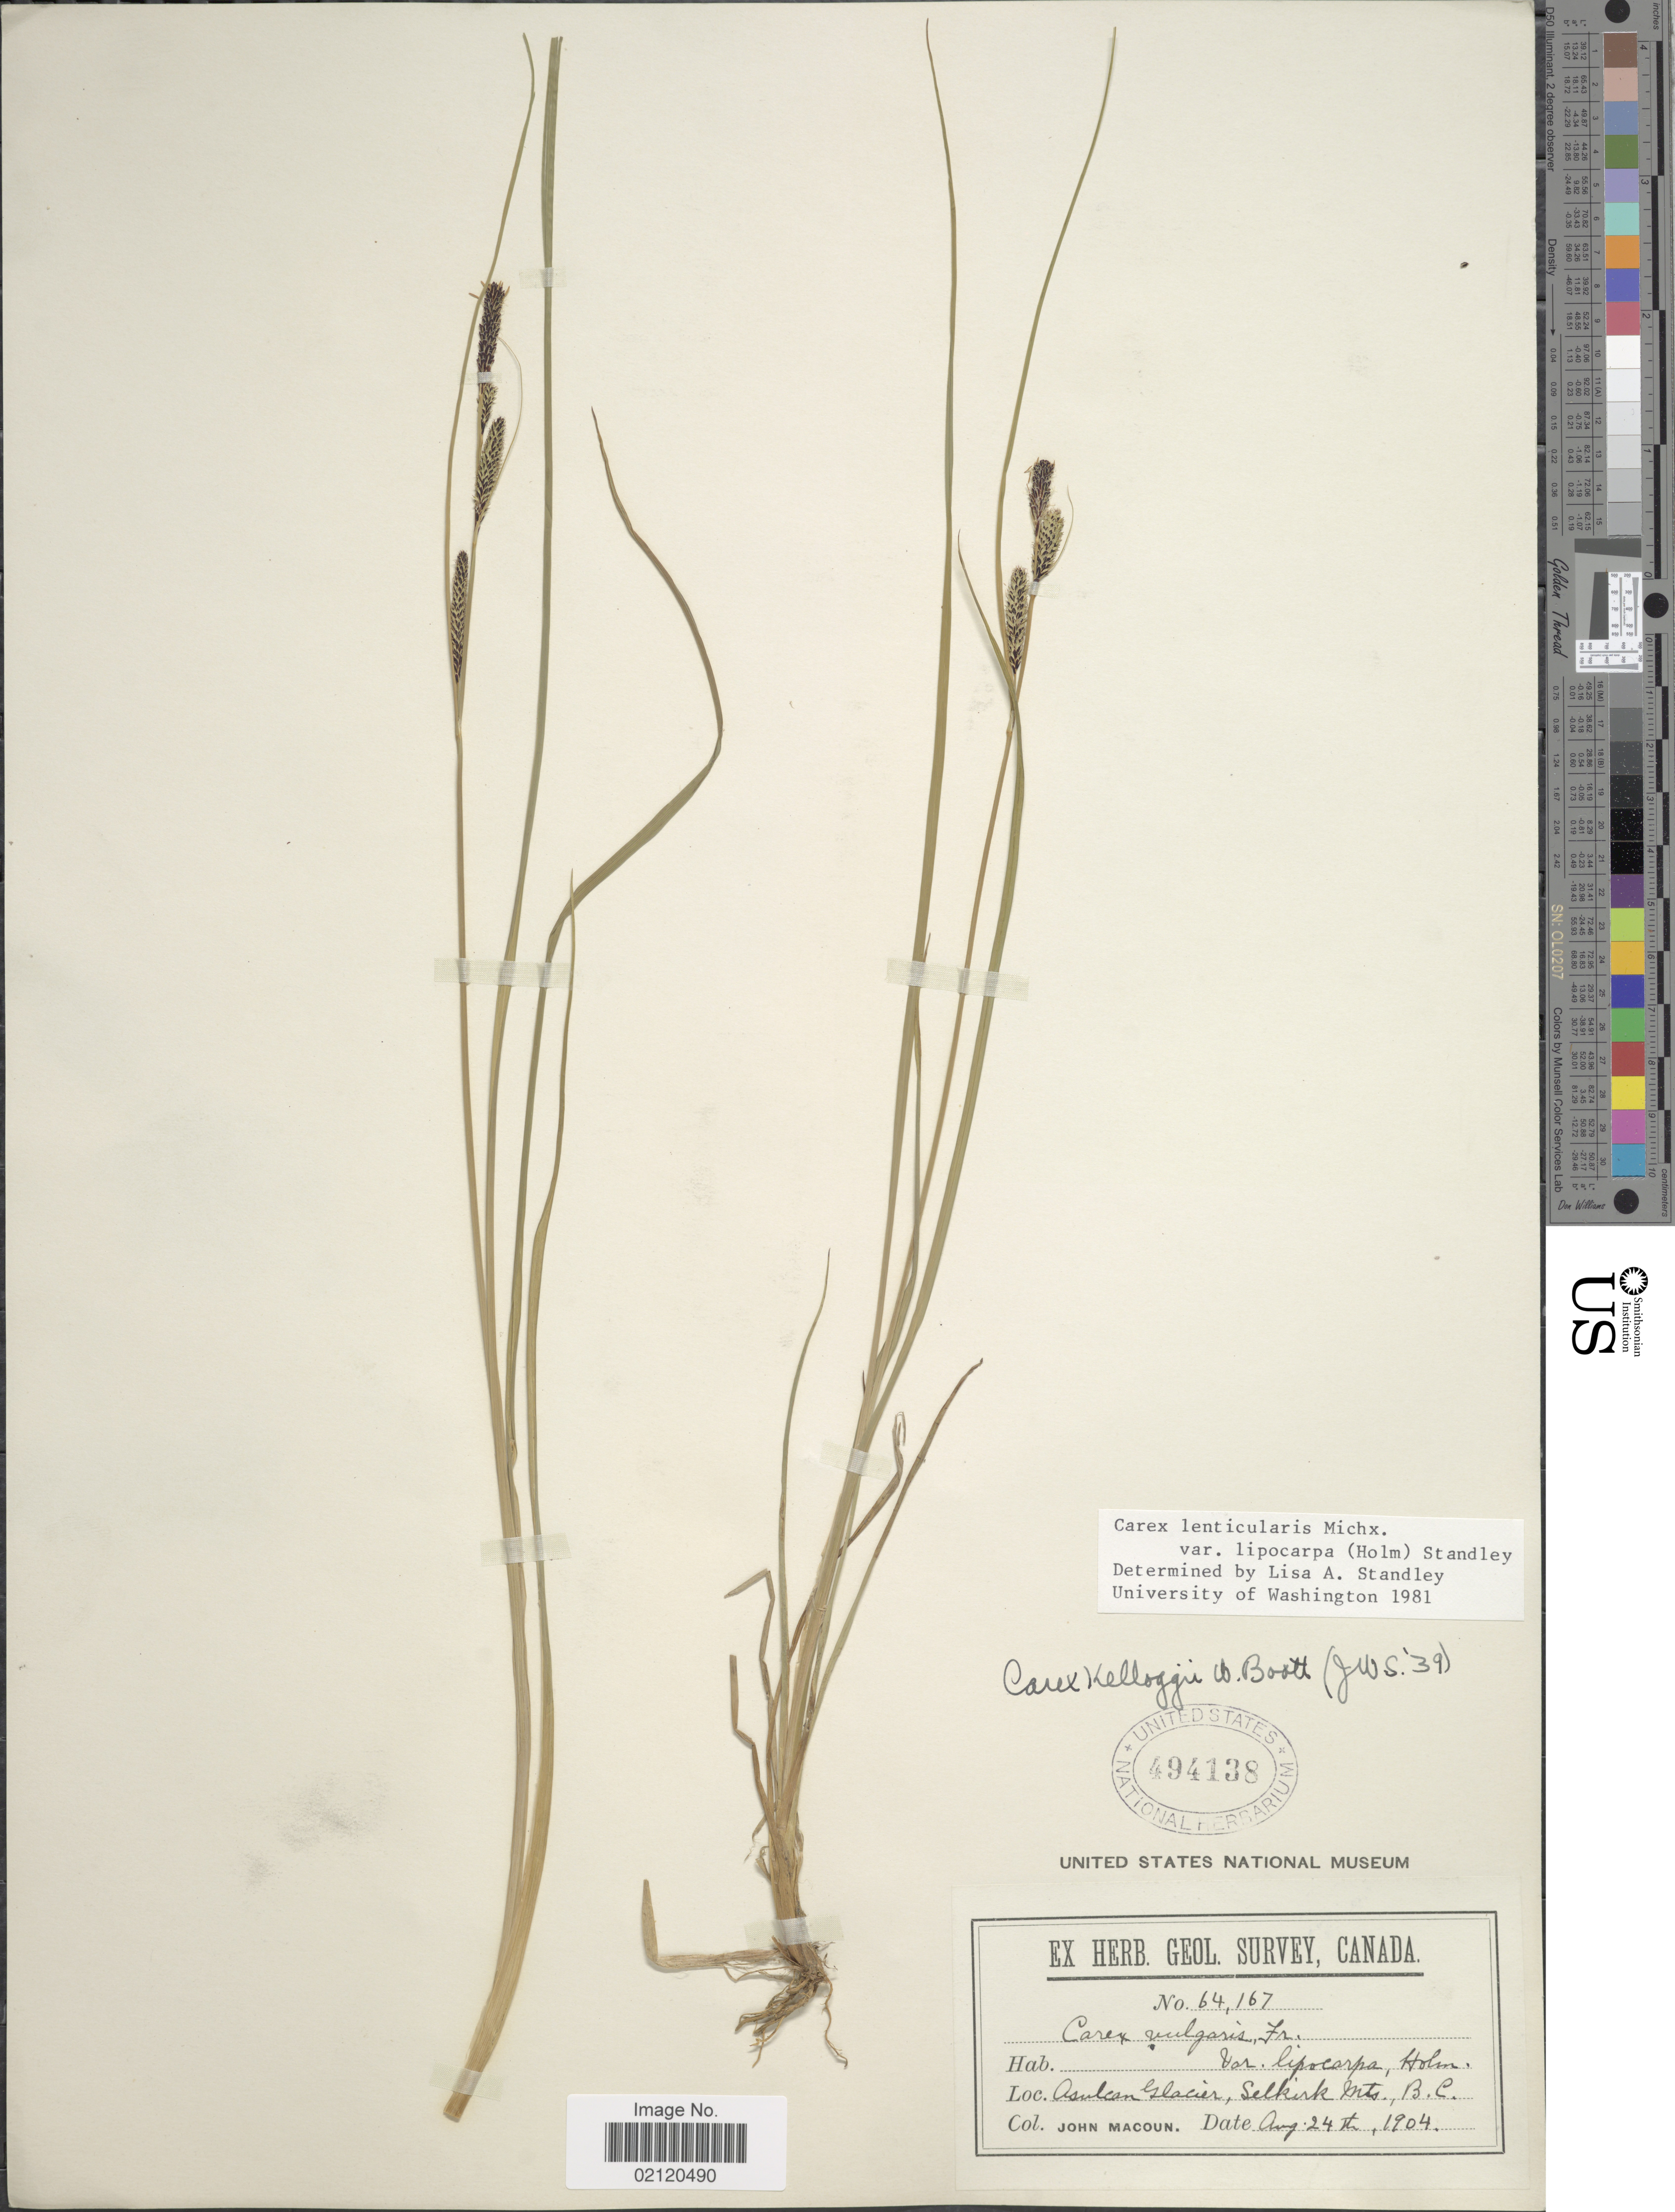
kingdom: Plantae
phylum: Tracheophyta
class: Liliopsida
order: Poales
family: Cyperaceae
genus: Carex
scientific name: Carex kelloggii var. kelloggii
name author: W. Boott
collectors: J. Macoun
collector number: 64167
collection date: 1904-08-24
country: Canada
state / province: British Columbia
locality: Asulcan Glacier, Selkirk Mts.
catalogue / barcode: US 494138